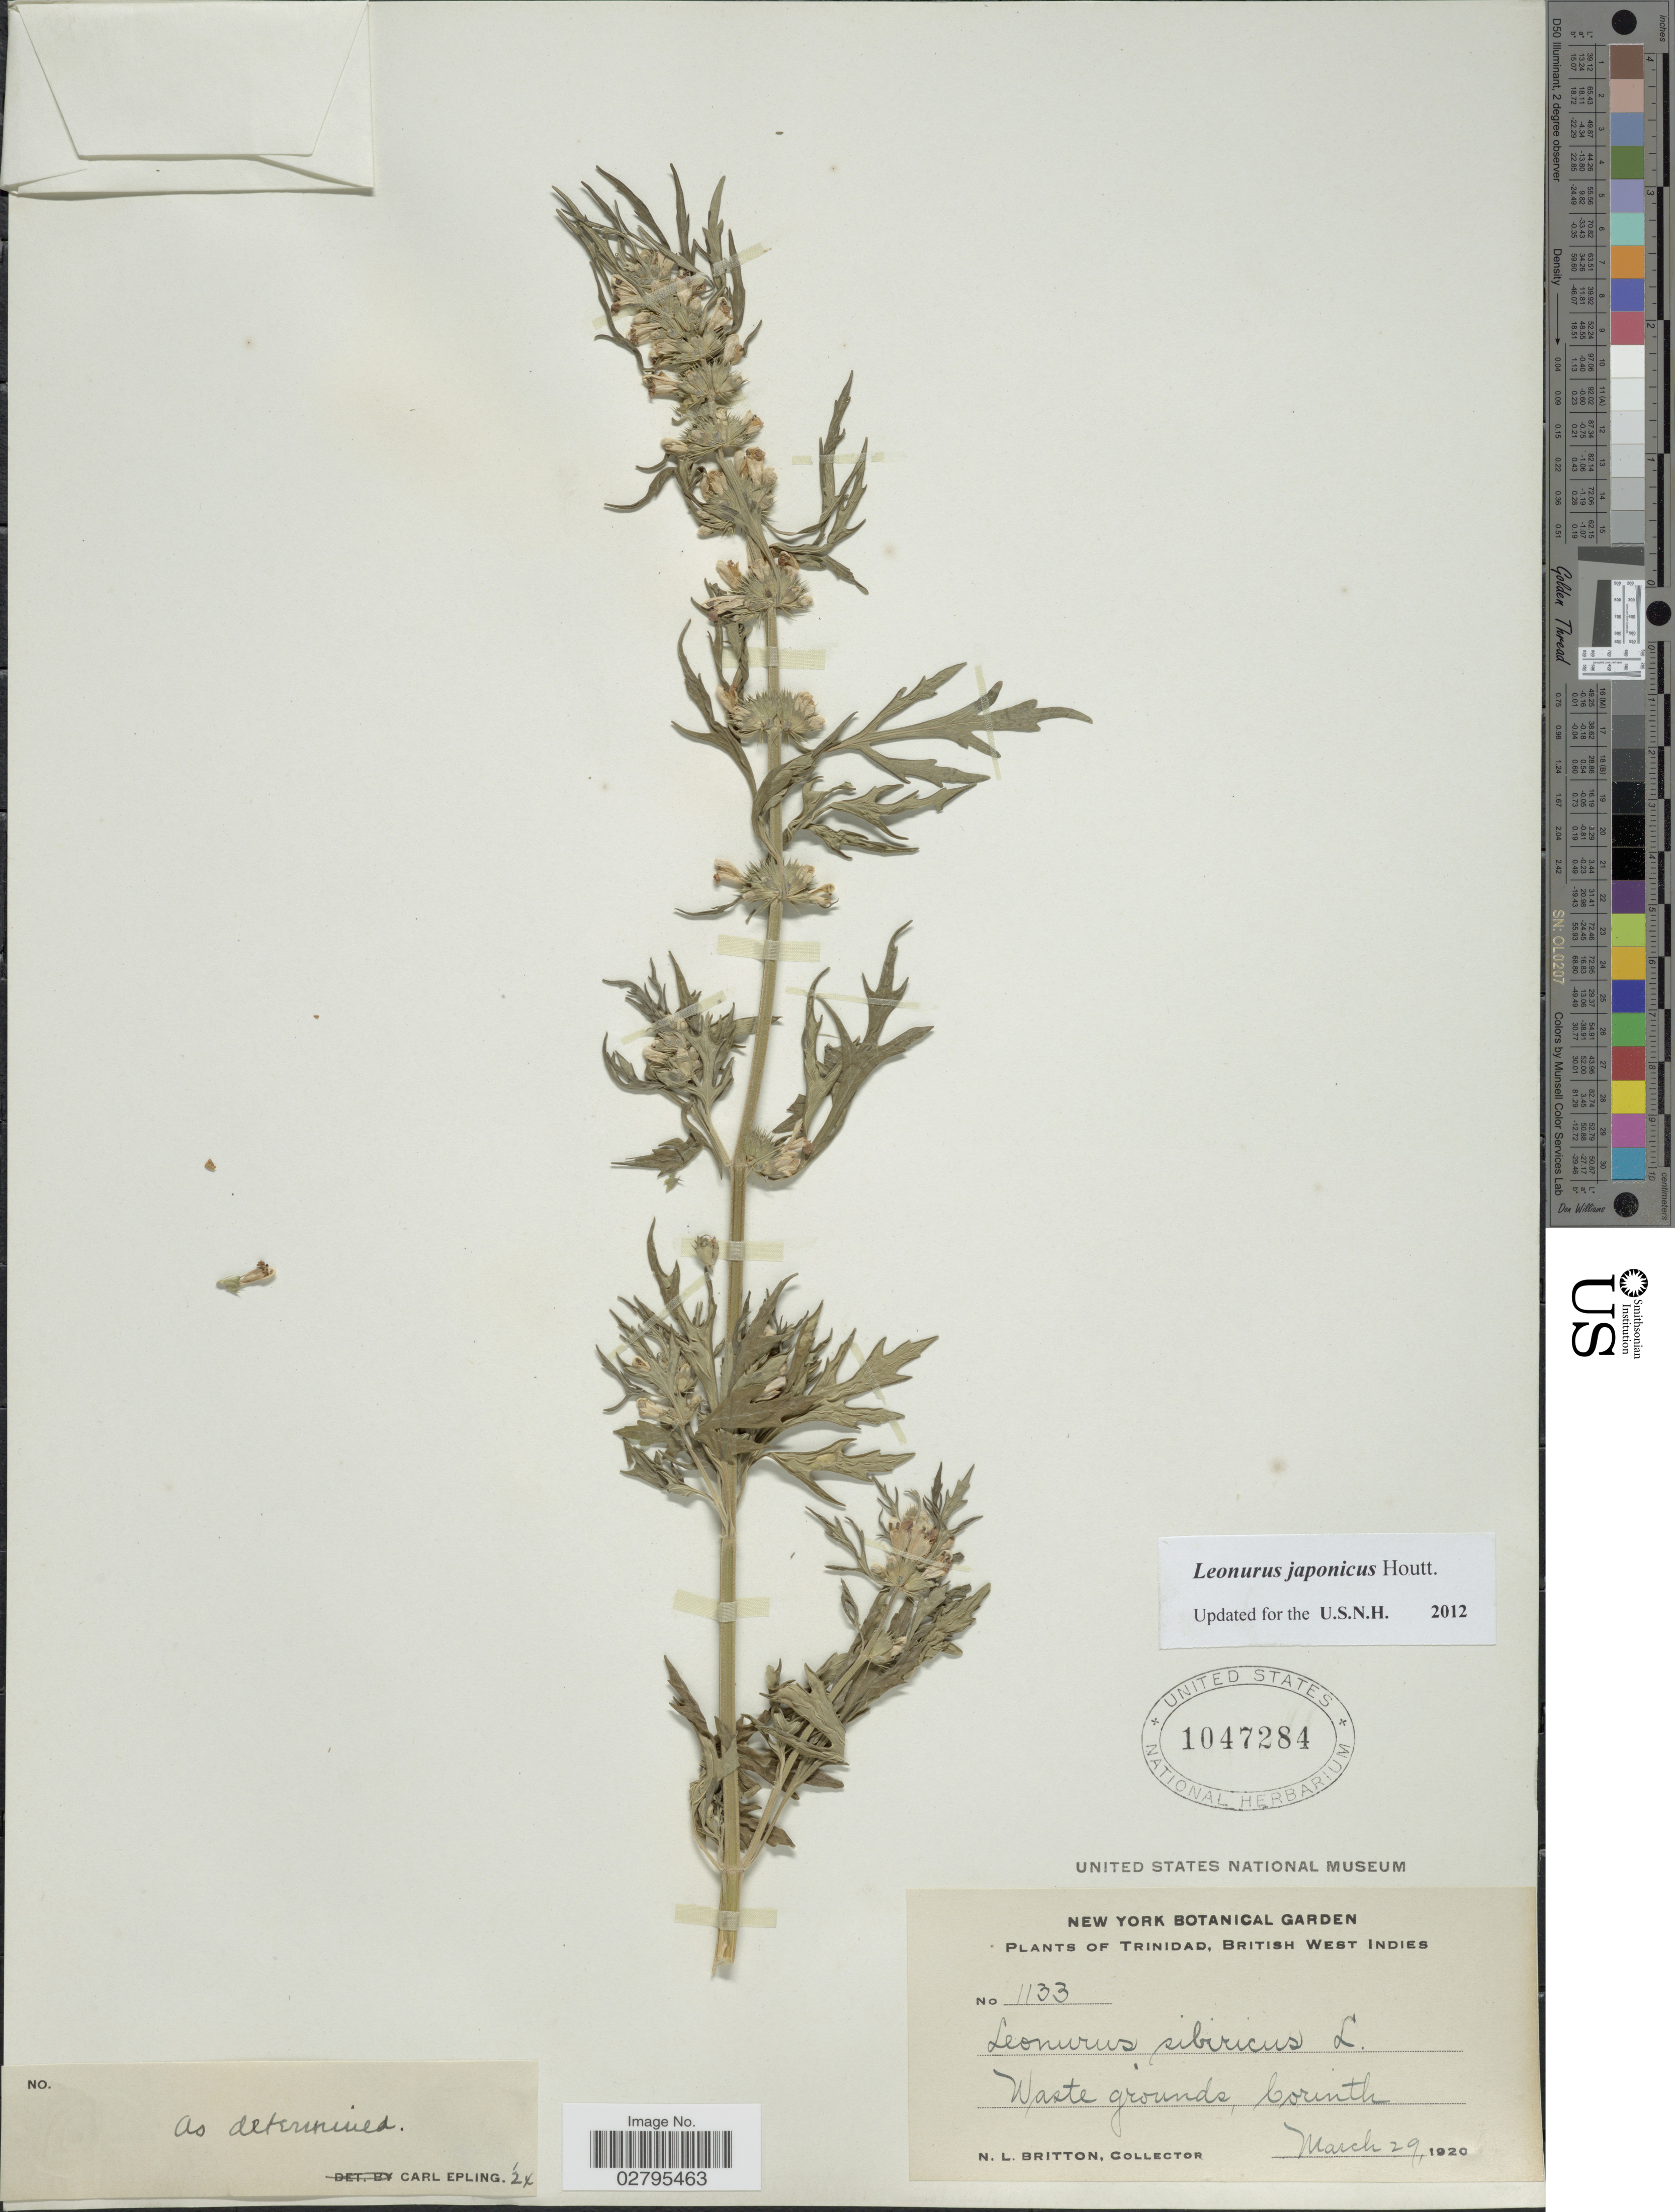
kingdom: Plantae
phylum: Tracheophyta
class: Magnoliopsida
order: Lamiales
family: Lamiaceae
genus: Leonurus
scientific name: Leonurus japonicus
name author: Houtt.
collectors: N. Britton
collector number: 1133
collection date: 1920-03-29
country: Trinidad and Tobago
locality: Trinidad, British West Indies, Corinth.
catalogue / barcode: US 1047284